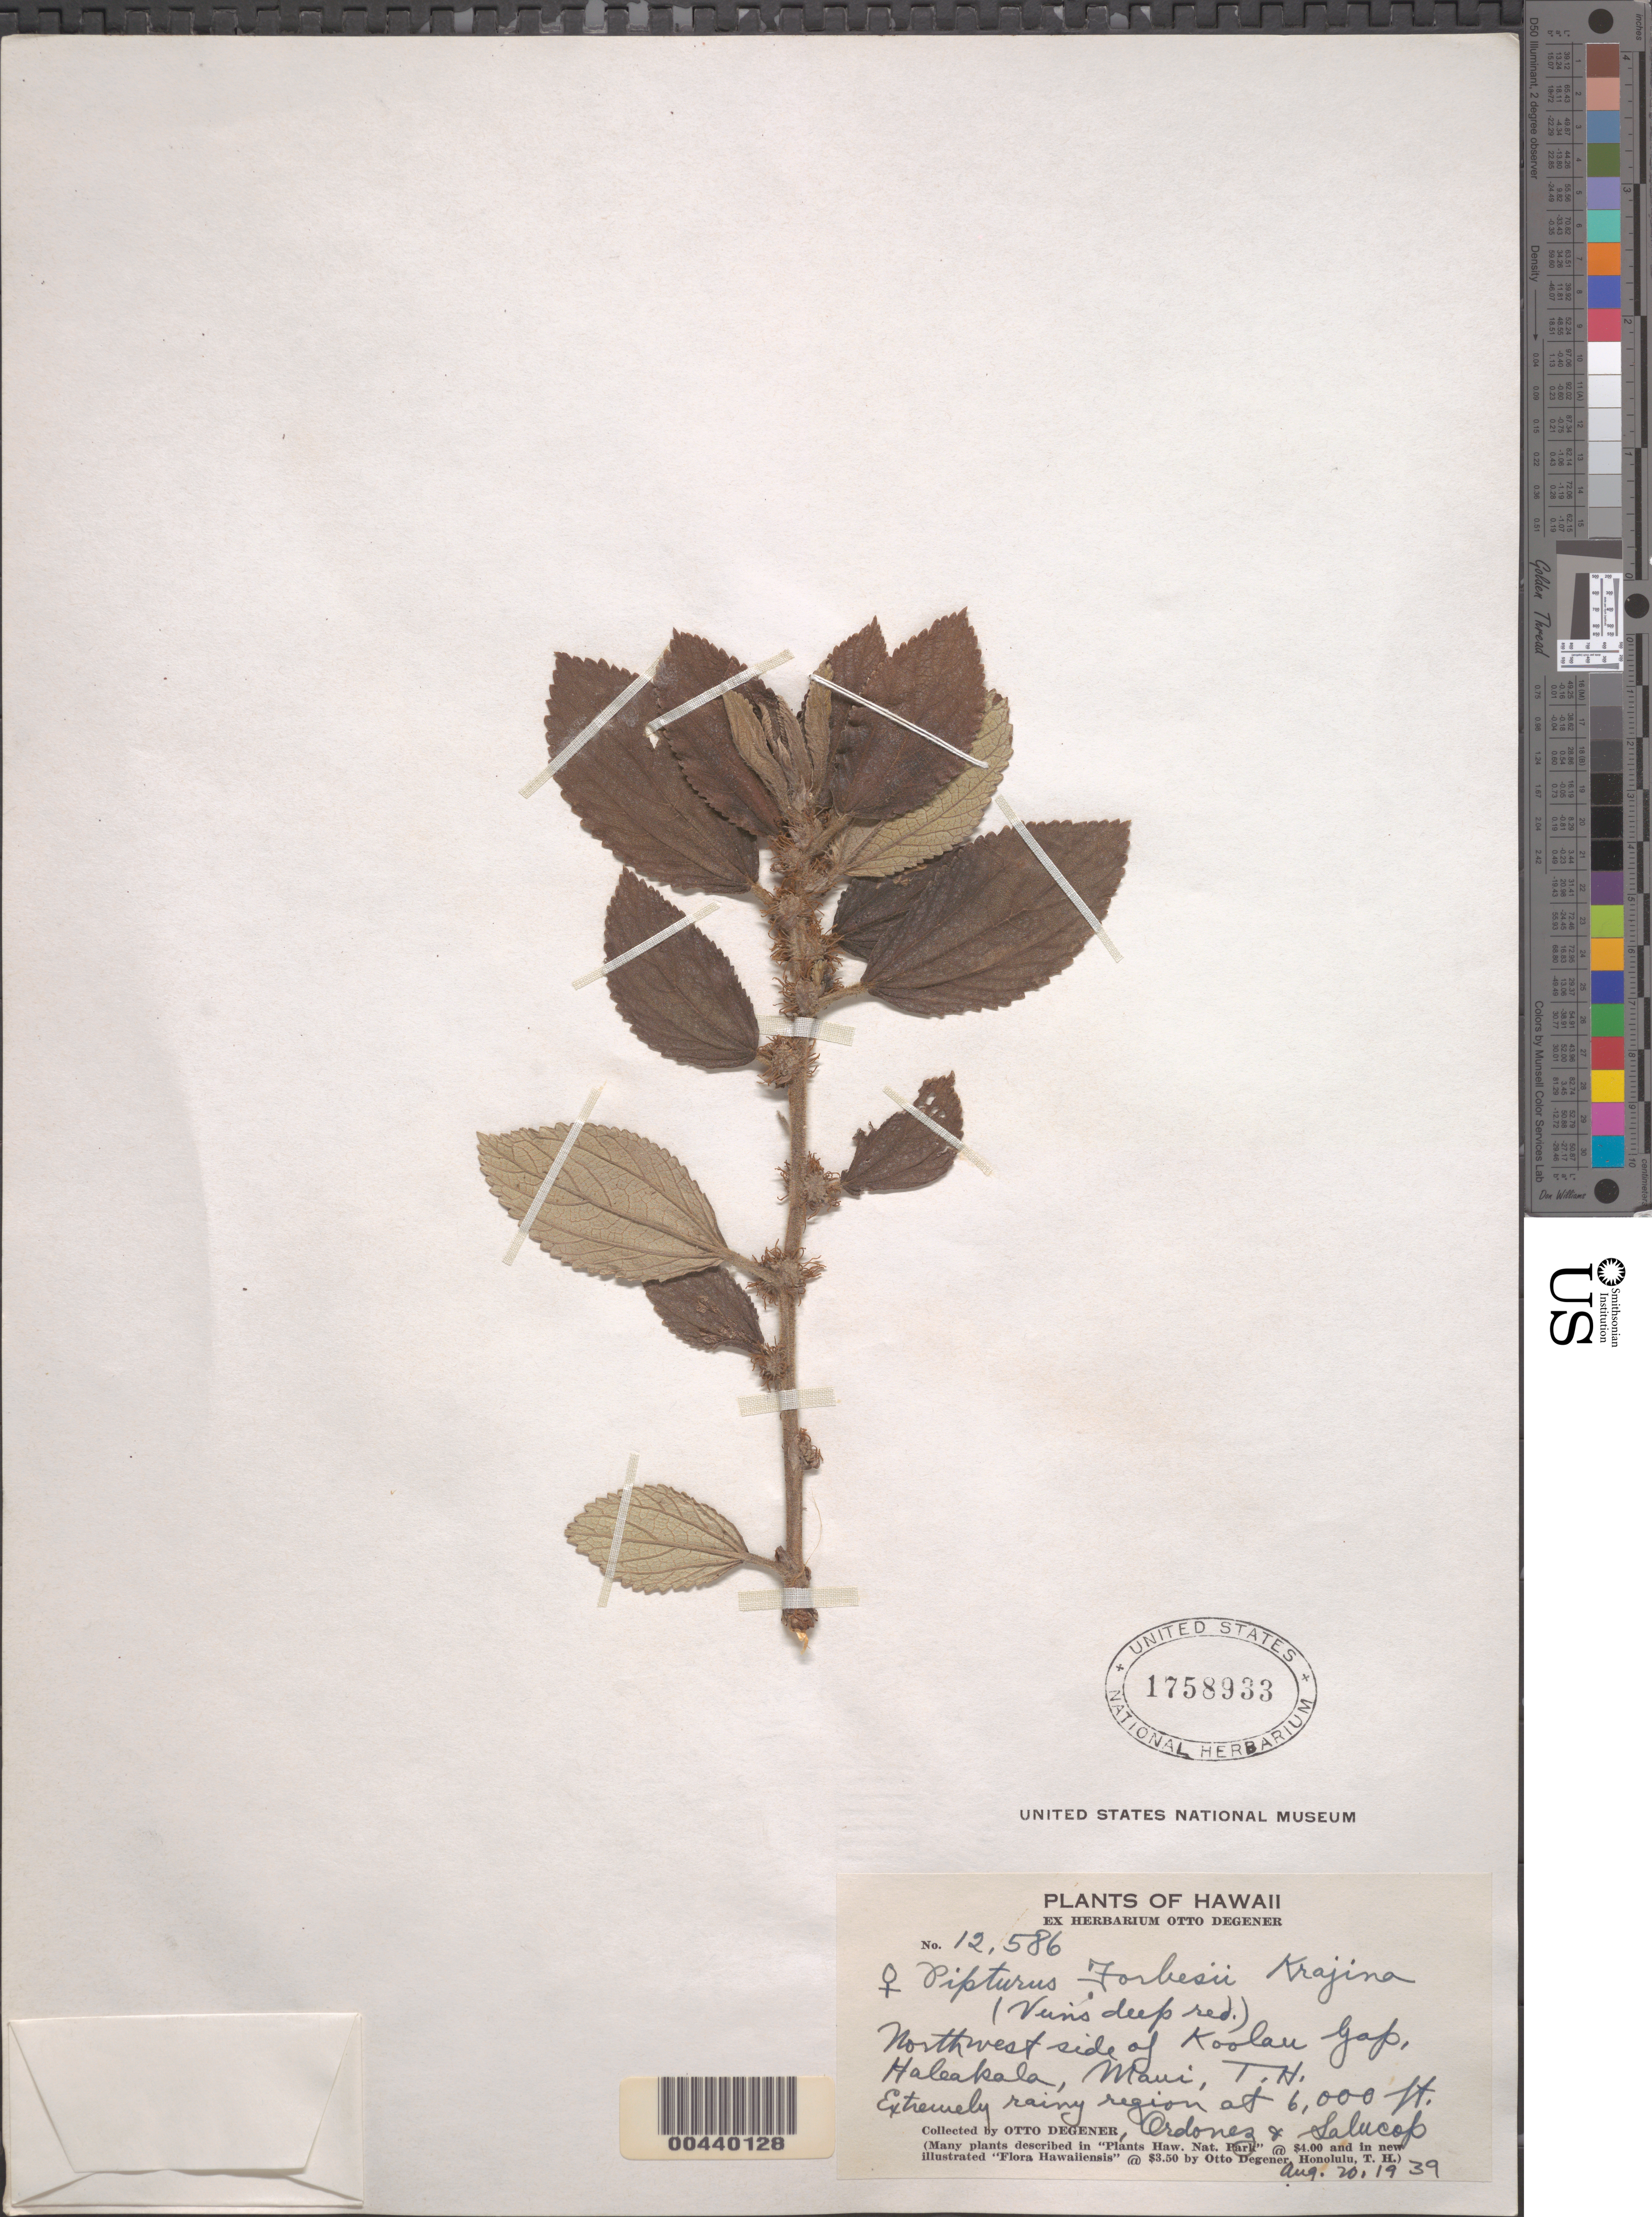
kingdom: Plantae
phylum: Tracheophyta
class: Magnoliopsida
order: Rosales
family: Urticaceae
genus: Pipturus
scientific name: Pipturus forbesii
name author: Krajina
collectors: O. Degener, Ordonez & -- Salucop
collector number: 12586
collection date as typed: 20 Aug 1939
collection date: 1939-08-20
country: United States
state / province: Hawaii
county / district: Maui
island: Maui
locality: NW side of Koolau Gap, Haleakala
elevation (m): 1829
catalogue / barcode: US 1758933